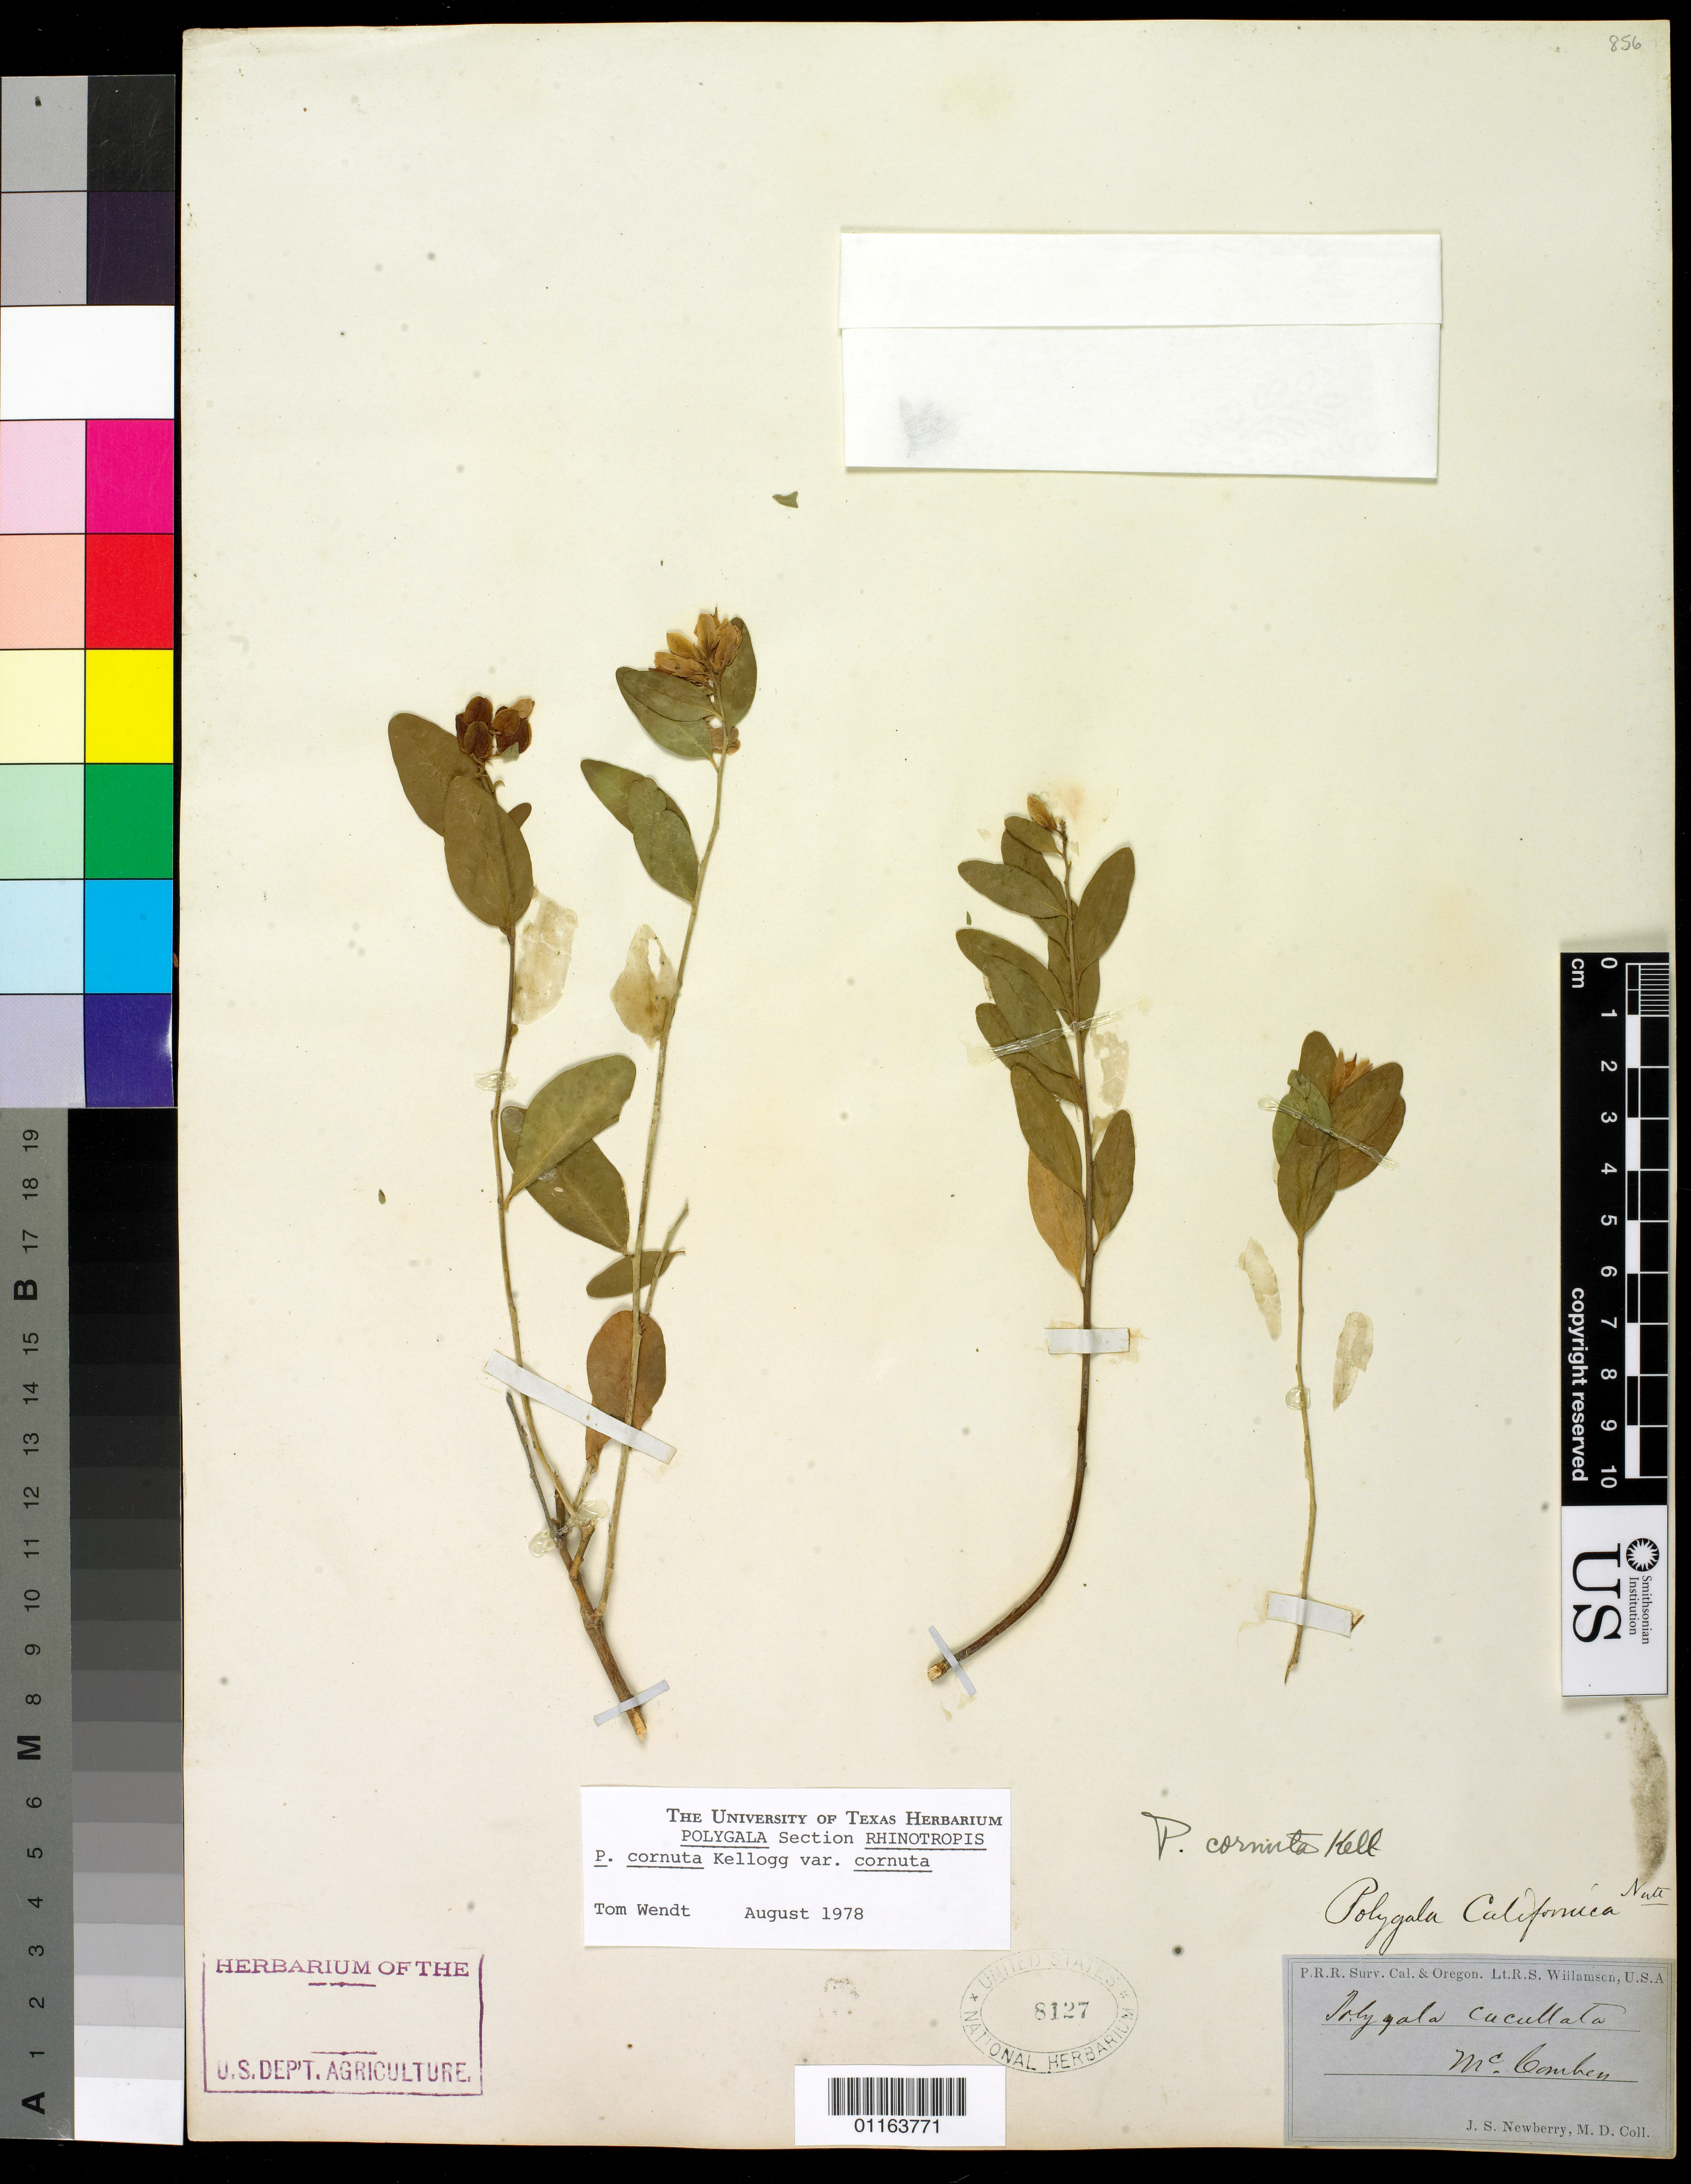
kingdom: Plantae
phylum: Tracheophyta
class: Magnoliopsida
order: Fabales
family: Polygalaceae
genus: Rhinotropis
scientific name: Rhinotropis cornuta var. cornuta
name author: (Kellogg) J.R. Abbott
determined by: Strong, Mark T., (BOT), Smithsonian Institution - National Museum of Natural History (UNITED STATES)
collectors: J. S. Newberry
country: United States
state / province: California / Oregon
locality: McComb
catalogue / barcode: US 8127